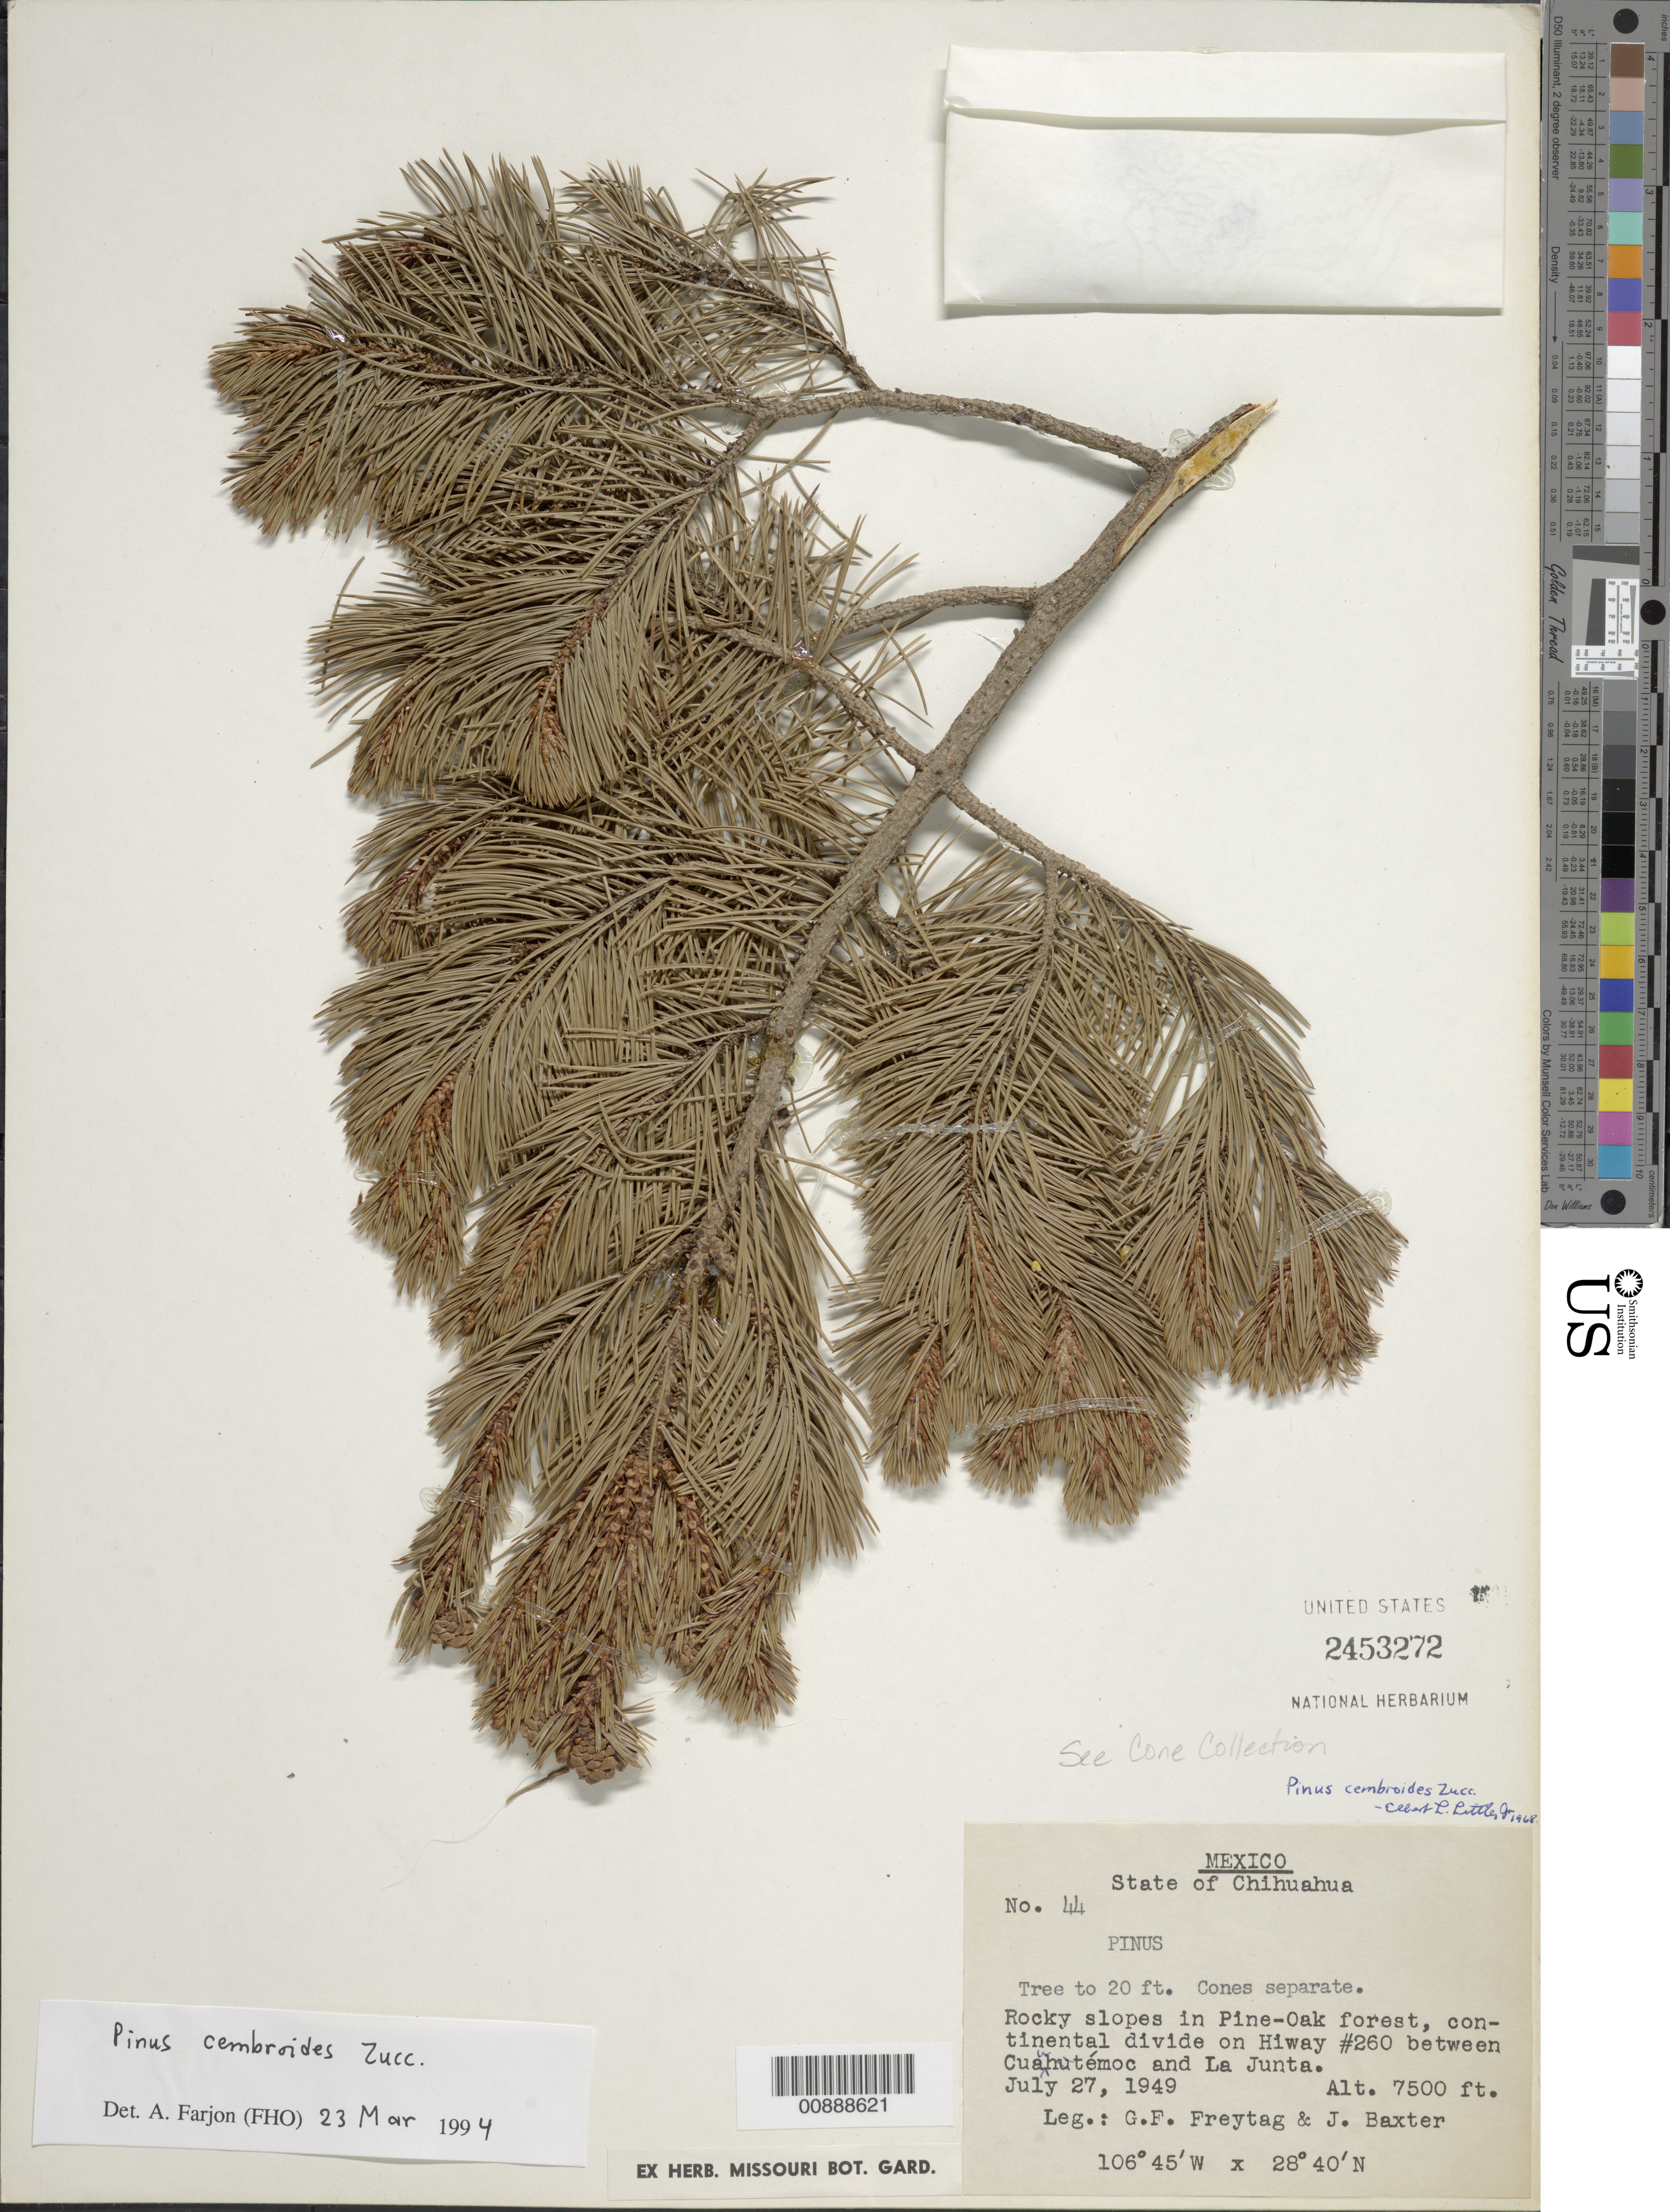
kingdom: Plantae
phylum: Tracheophyta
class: Pinopsida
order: Pinales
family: Pinaceae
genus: Pinus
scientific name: Pinus cembroides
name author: Zucc.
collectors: G. F. Freytag & J. Baxter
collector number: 44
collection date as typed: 27 Jul 1949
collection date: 1949-07-27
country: Mexico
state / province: Chihuahua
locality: Continental divide on Hwy. #260 between Cuauhtémoc and La Junta.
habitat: Rocky slopes in Pine-Oak forest.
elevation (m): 2286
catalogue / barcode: US 2453272